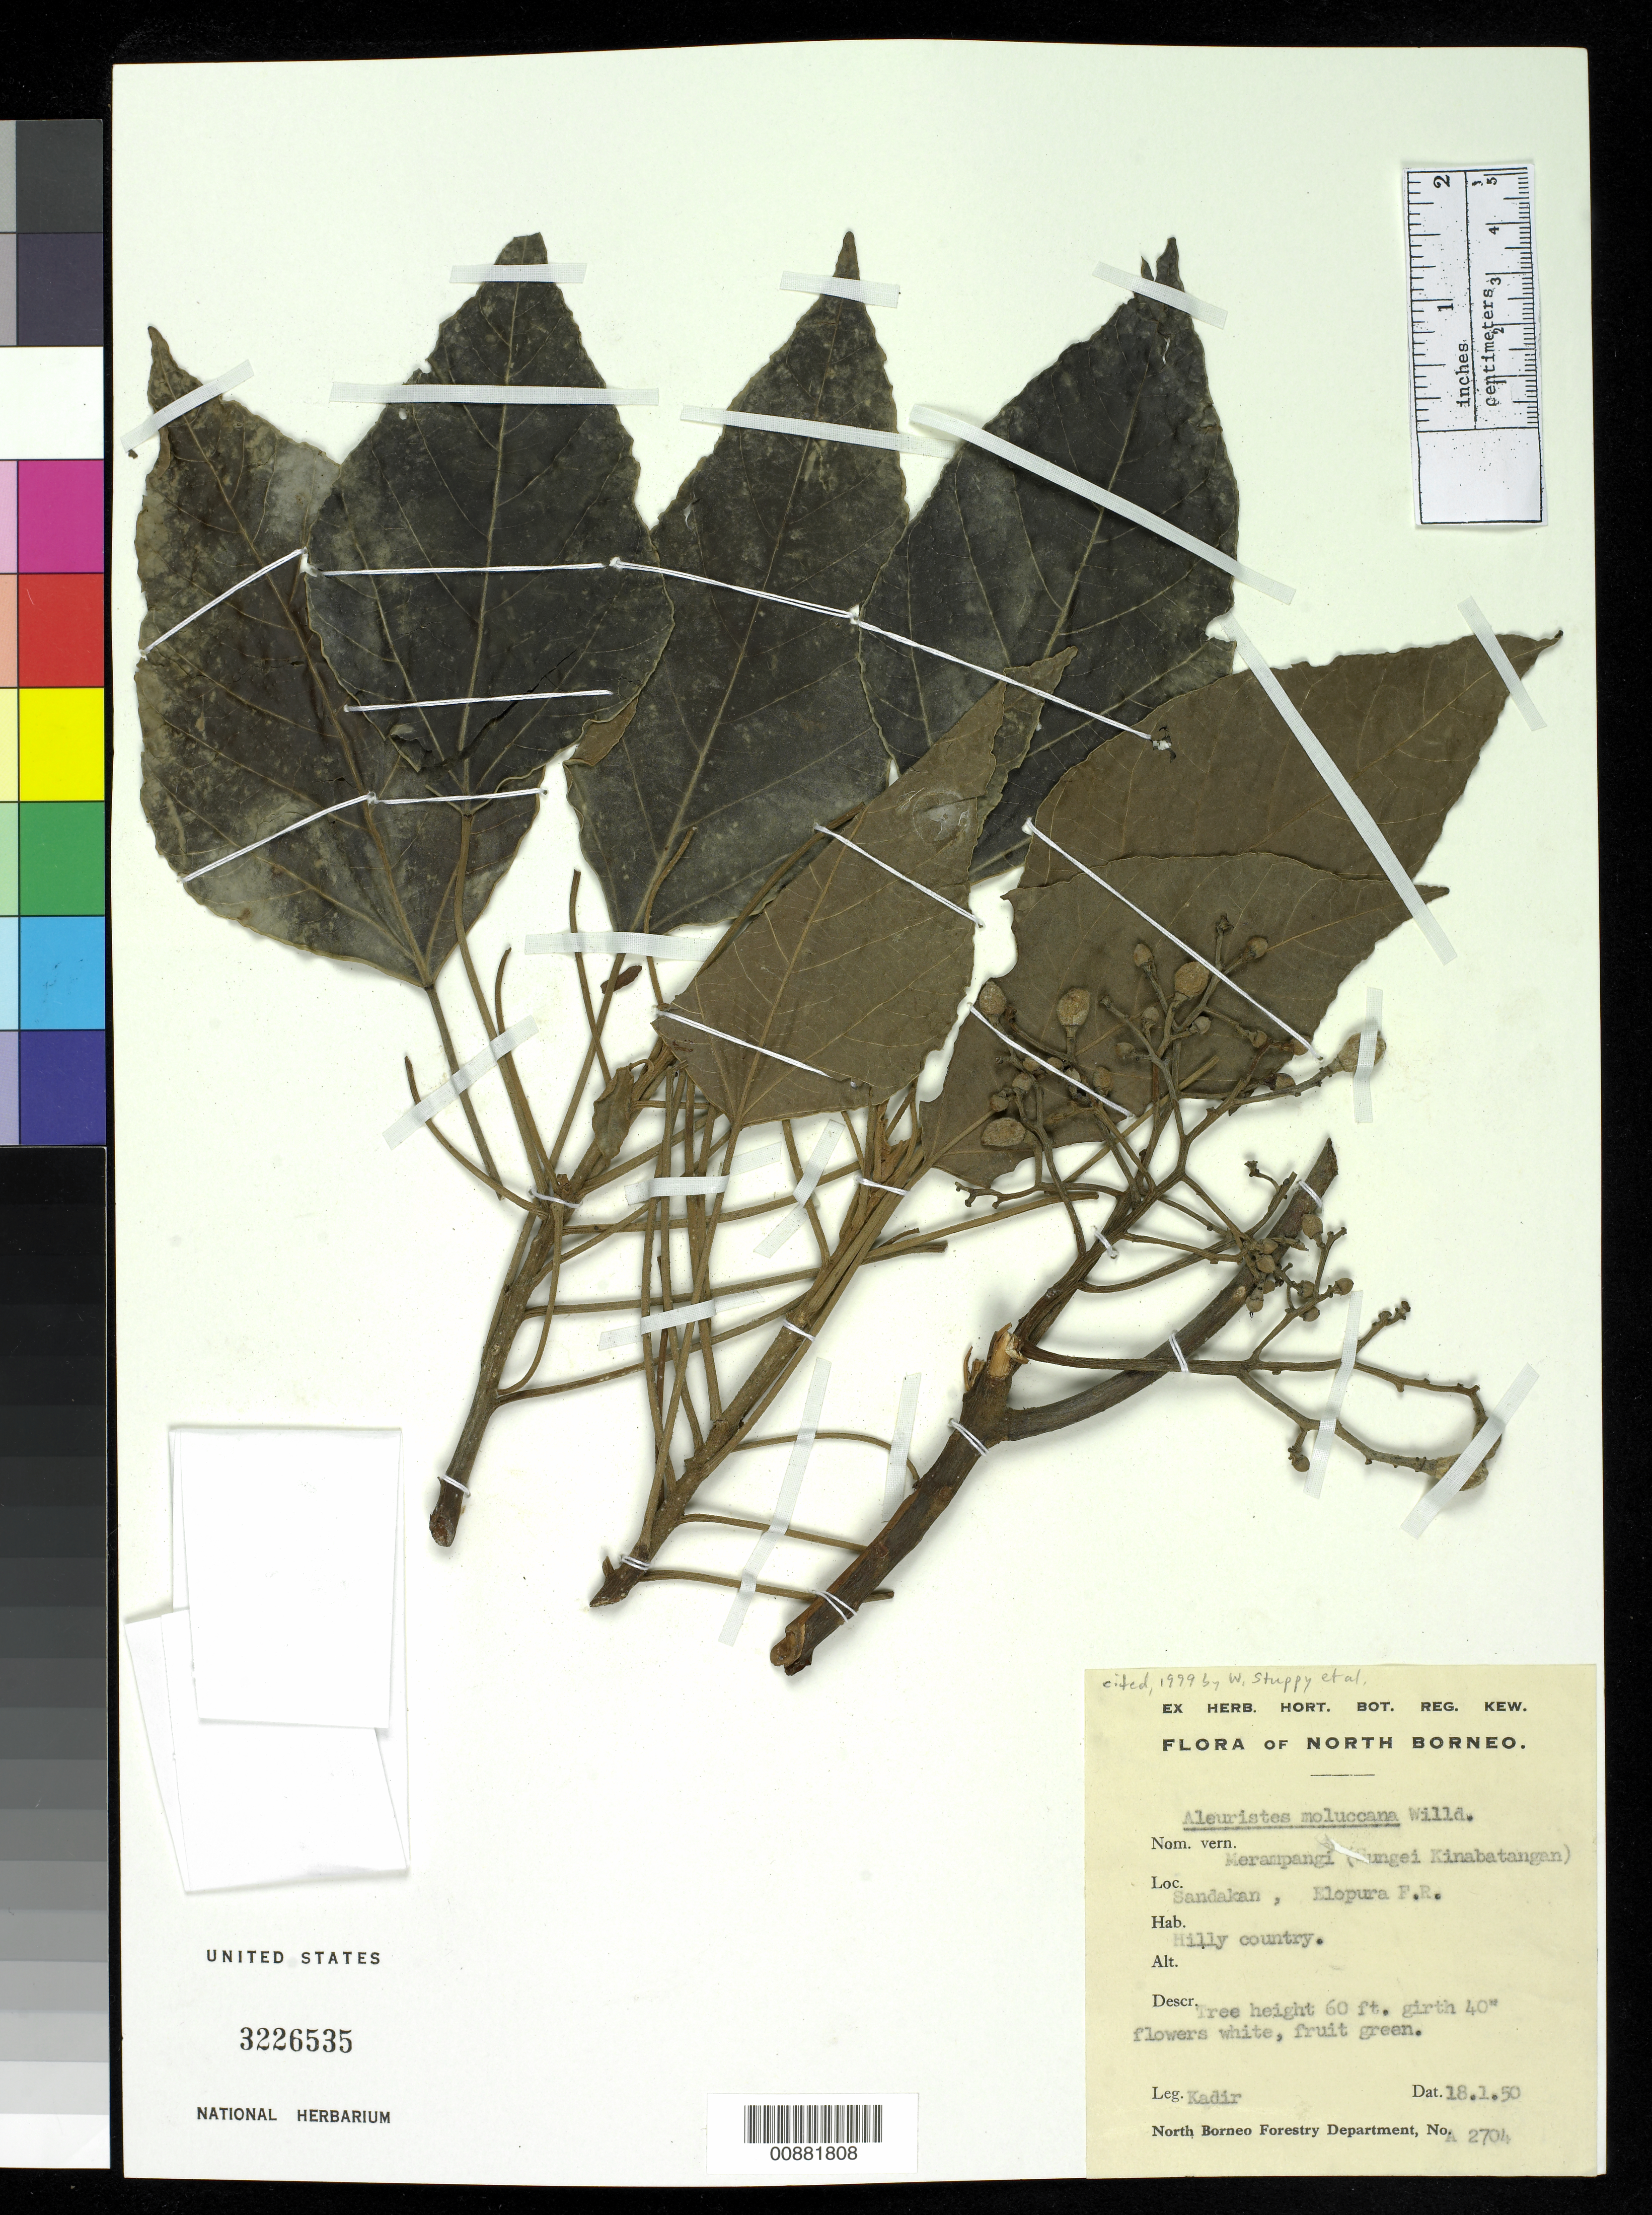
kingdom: Plantae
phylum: Tracheophyta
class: Magnoliopsida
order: Malpighiales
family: Euphorbiaceae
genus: Aleurites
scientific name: Aleurites moluccanus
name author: (L.) Willd.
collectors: Kadir Bin Abdul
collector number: A 2704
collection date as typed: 18 Jan 1950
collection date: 1950-01-18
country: Malaysia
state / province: Sabah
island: Borneo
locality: N. Borneo; Sandakan, Elopura F.R.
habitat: Hilly country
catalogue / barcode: US 3226535